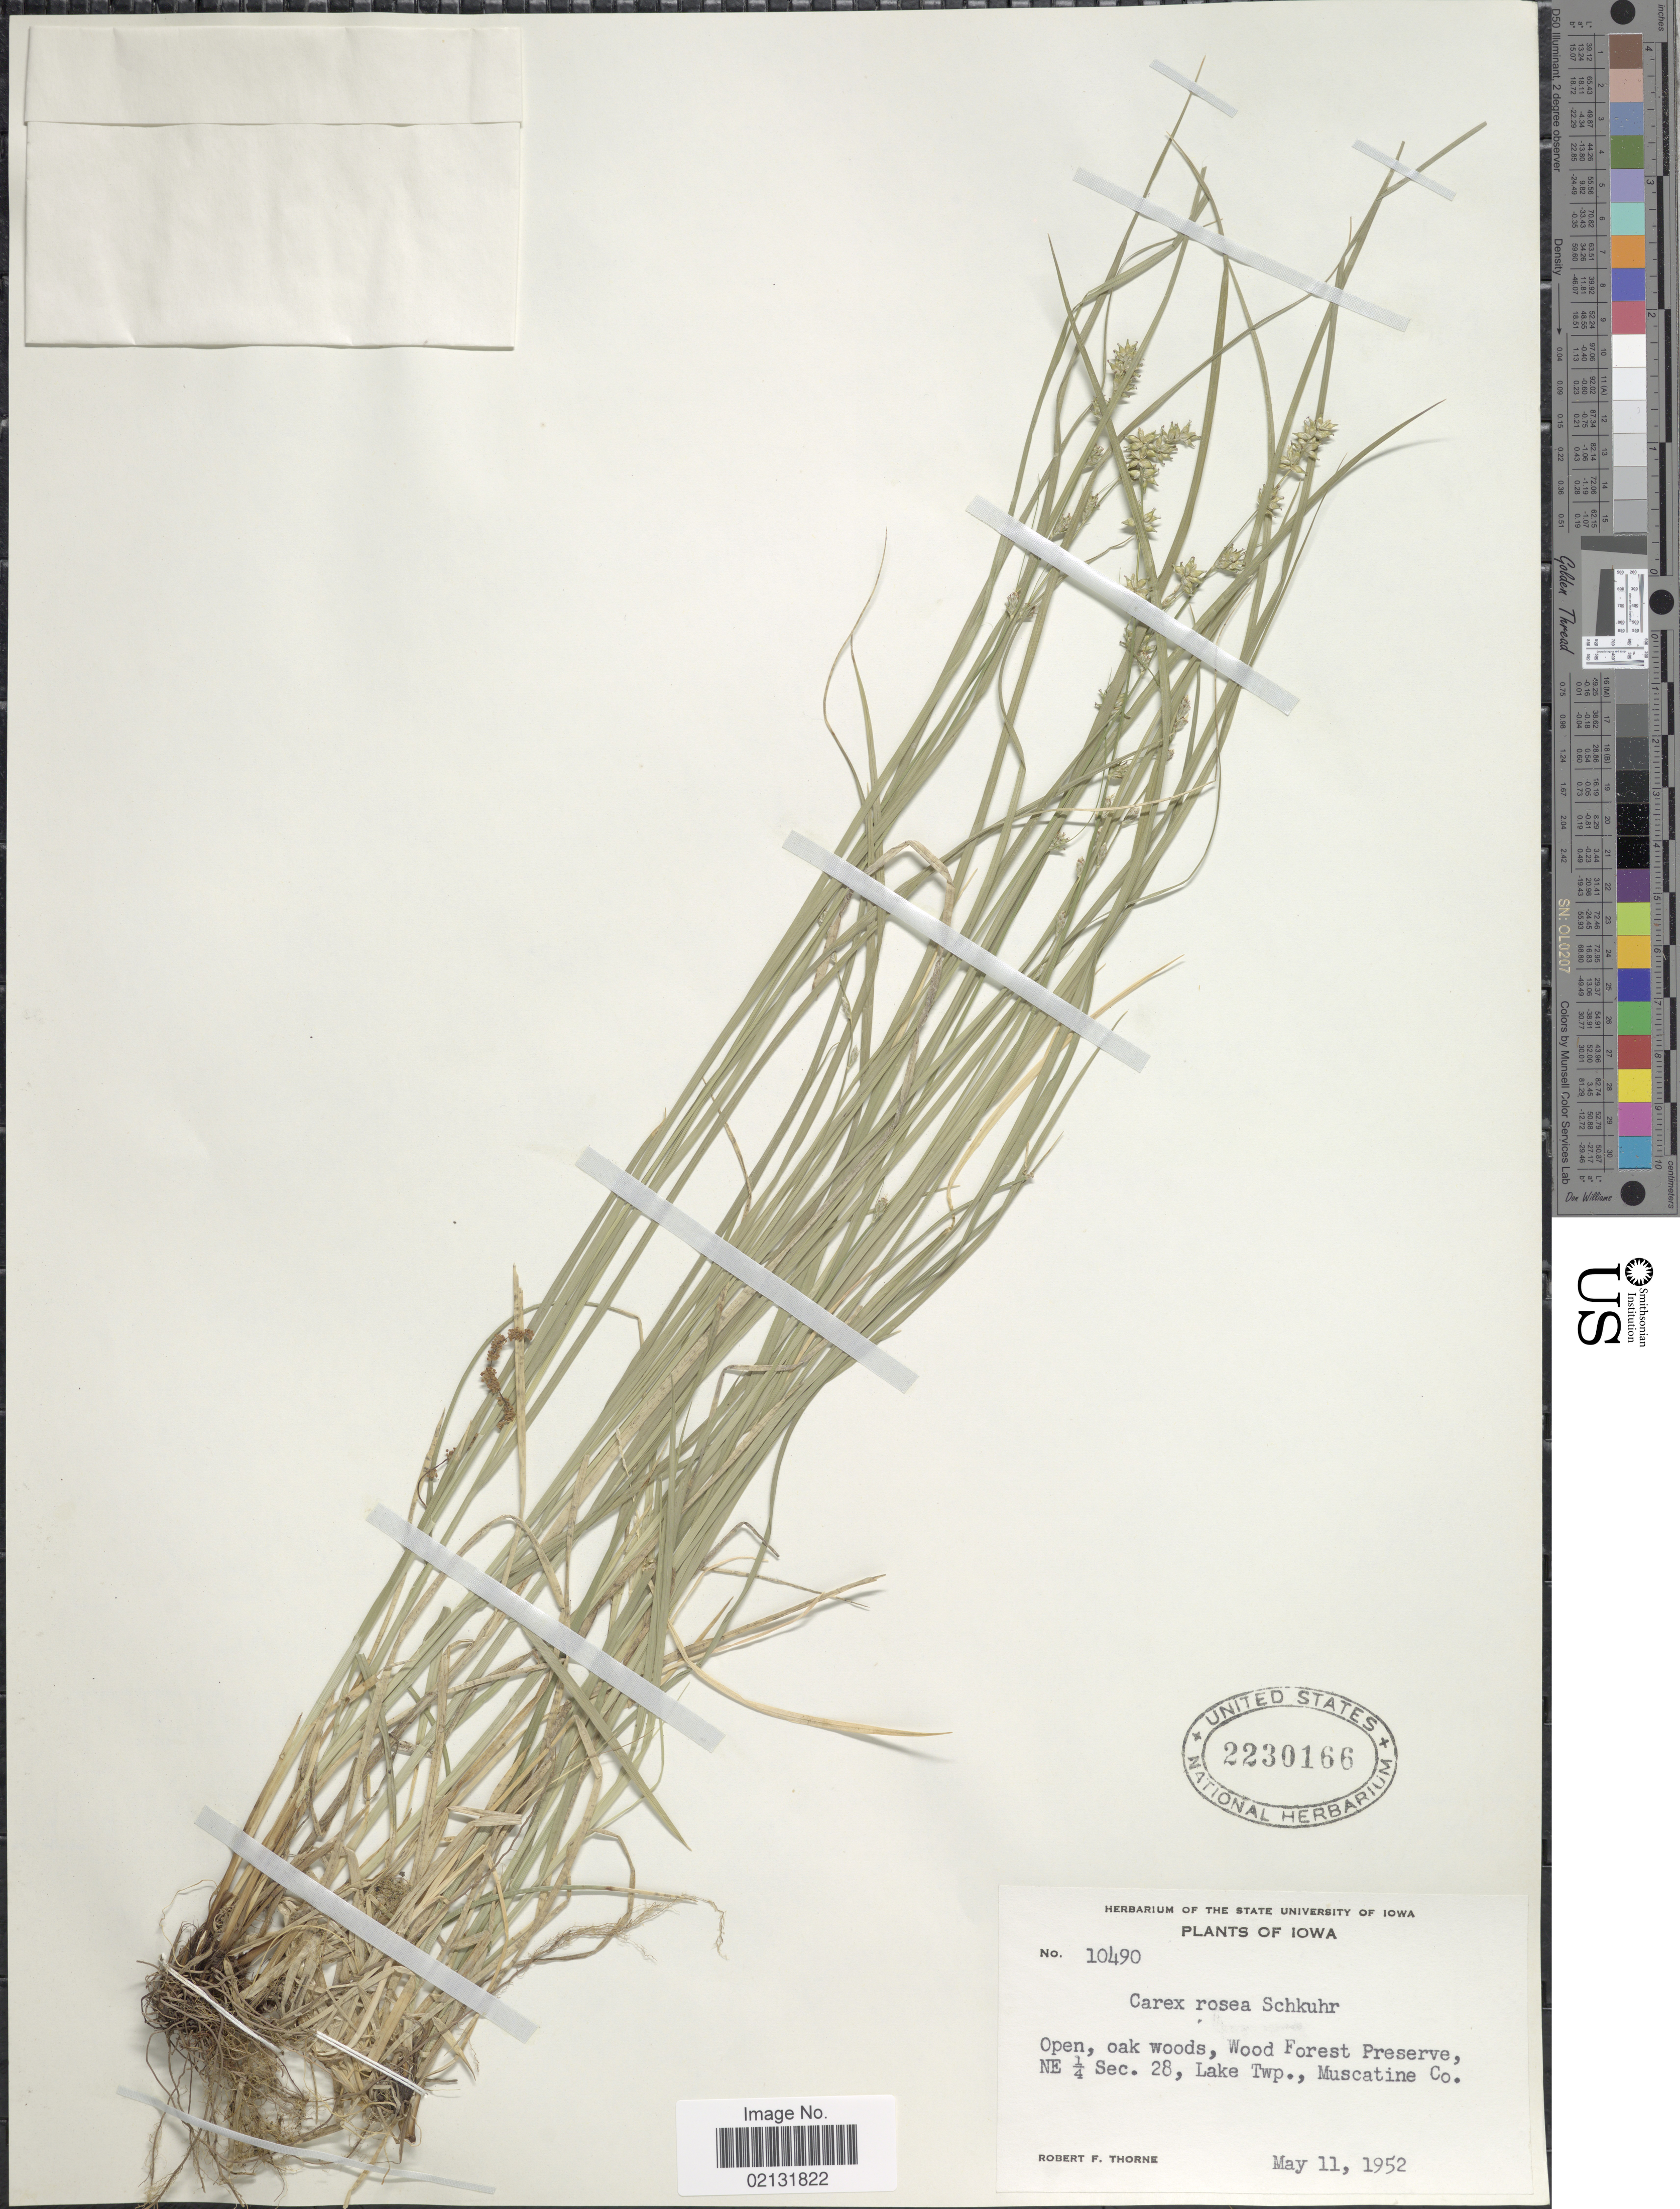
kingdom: Plantae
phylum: Tracheophyta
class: Liliopsida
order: Poales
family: Cyperaceae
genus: Carex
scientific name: Carex rosea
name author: Willd.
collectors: R. F. Thorne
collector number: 10490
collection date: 1952-05-11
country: United States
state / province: Iowa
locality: Wood Forest Preserve NE ¼ Sec 28. Lake Twp. Muscatine Co.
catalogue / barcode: US 2230166